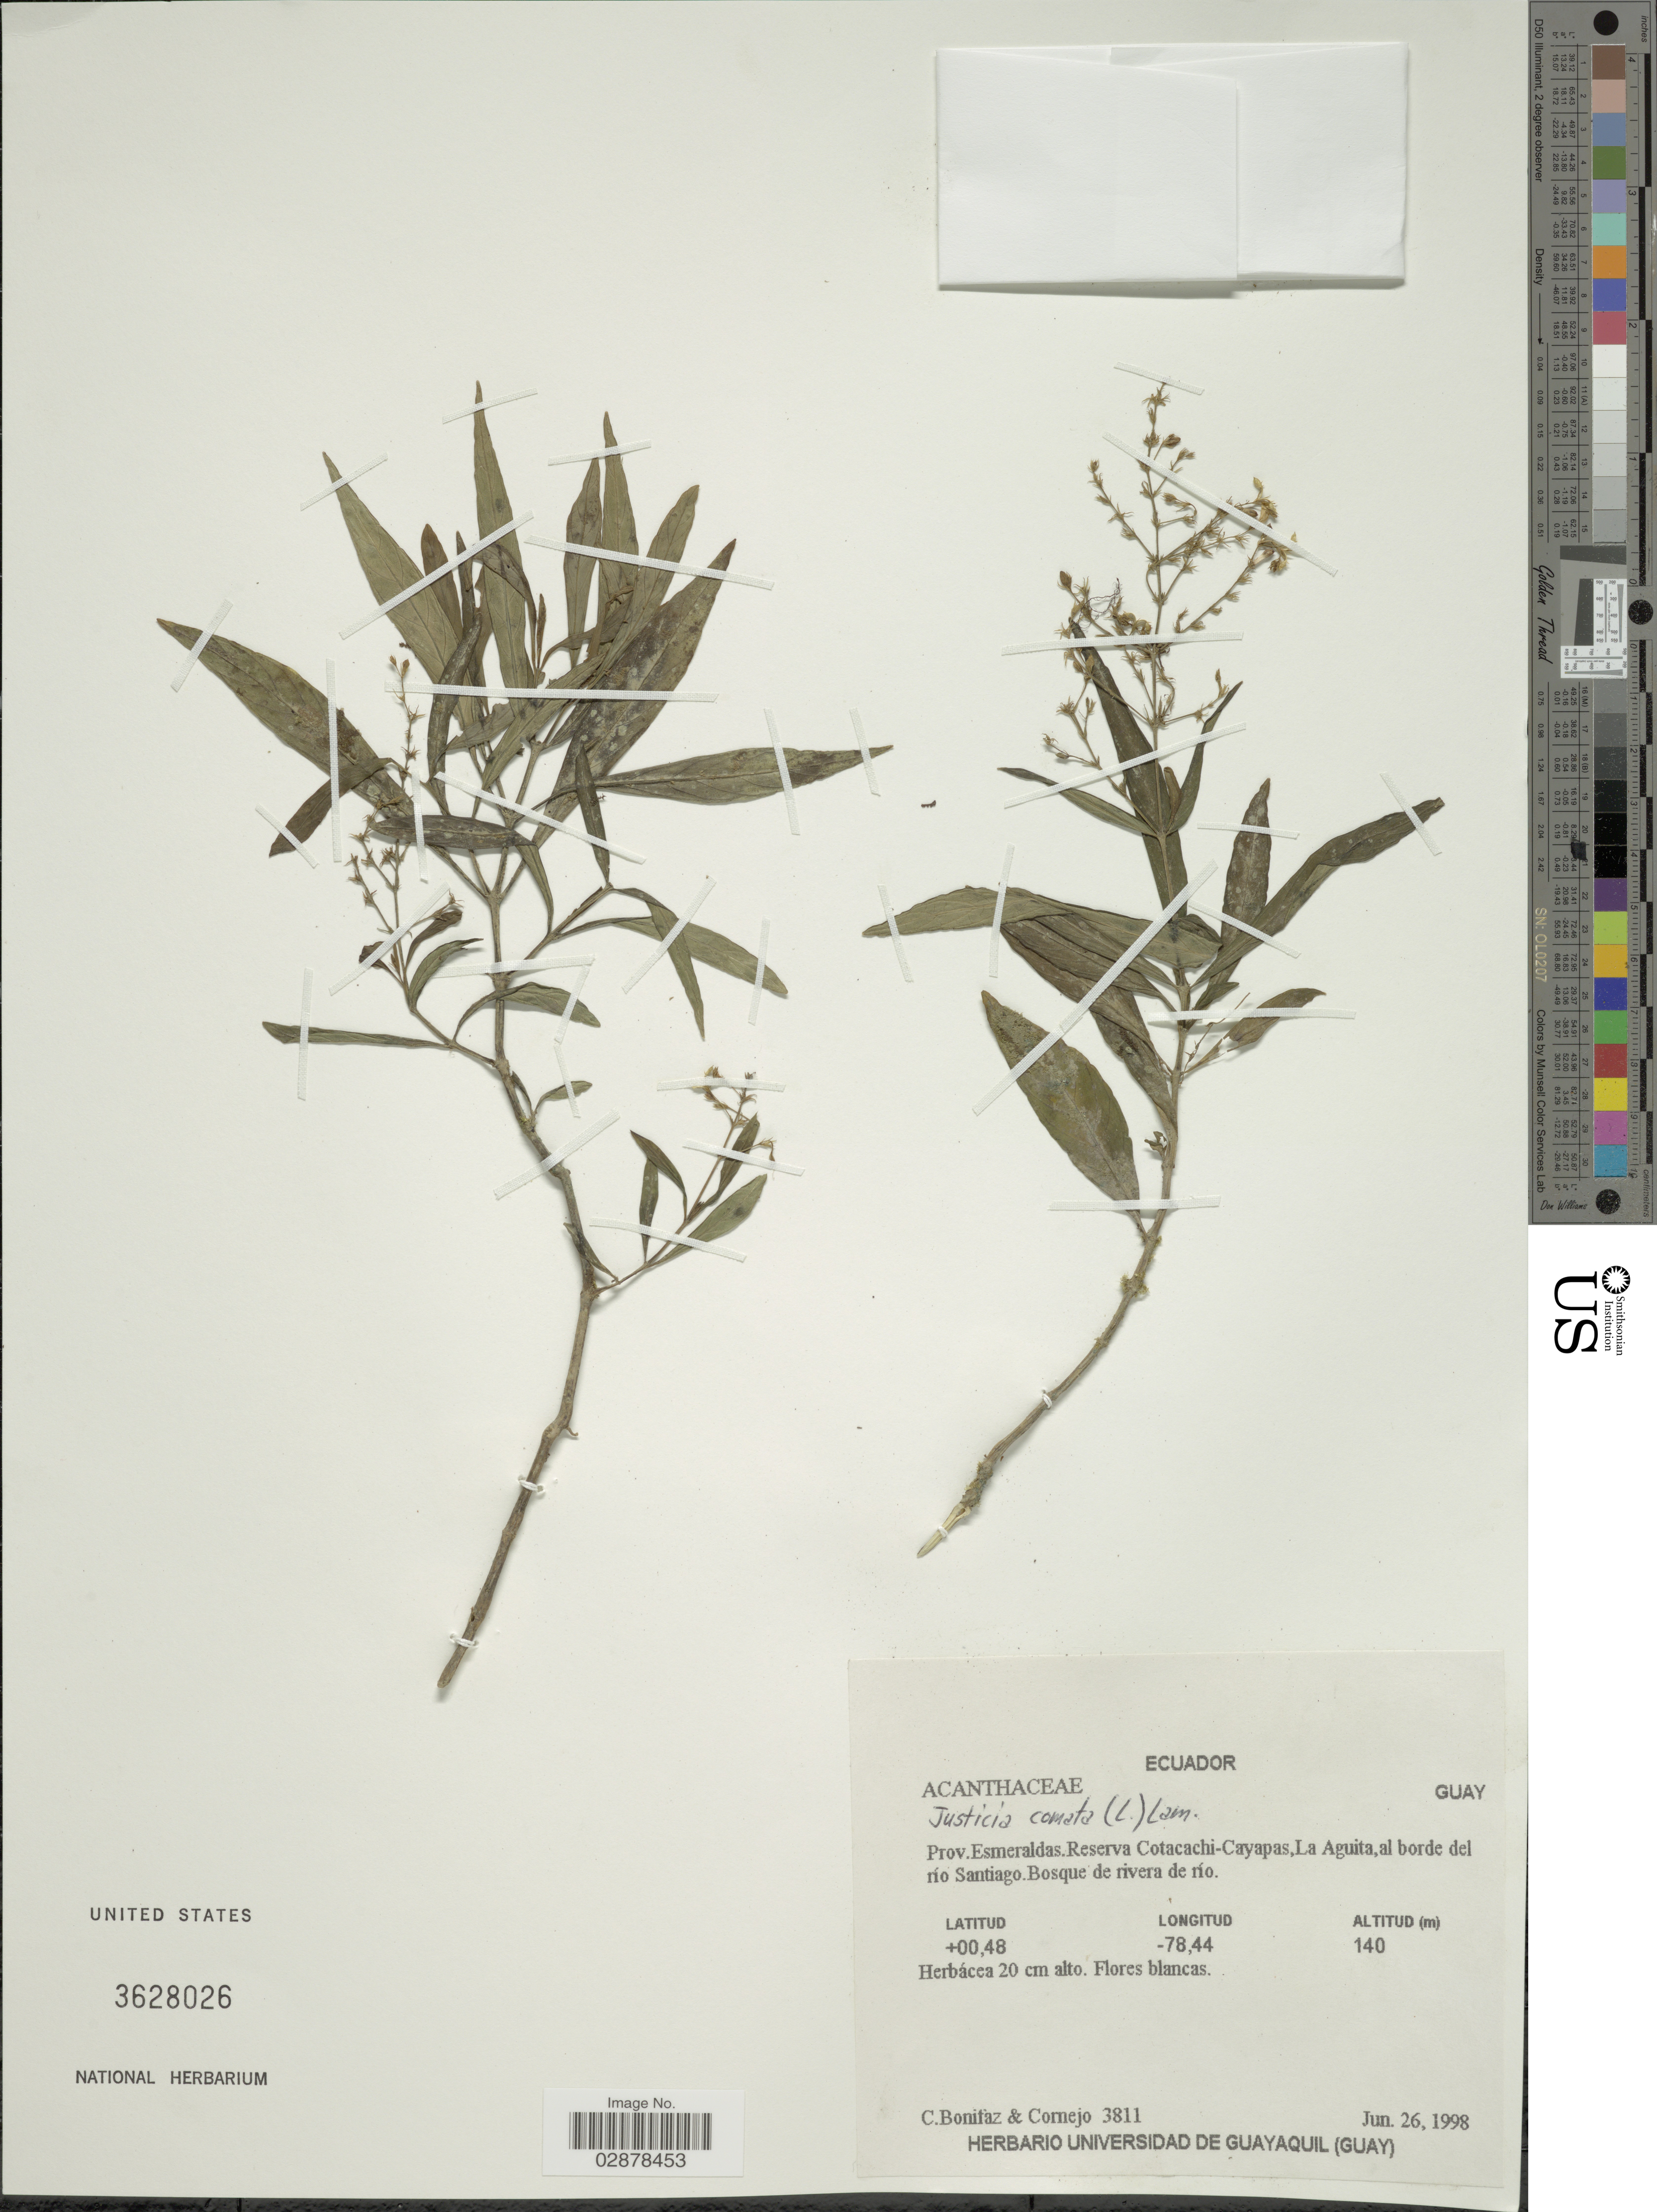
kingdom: Plantae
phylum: Tracheophyta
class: Magnoliopsida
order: Lamiales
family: Acanthaceae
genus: Justicia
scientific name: Justicia comata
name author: (L.) Lam.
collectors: C. Bonifaz & Cornejo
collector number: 3811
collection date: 1998-06-26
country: Ecuador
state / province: Esmeraldas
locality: Reserva Cotacachi-Cayapas, La Aguita, al borde del río Santiago.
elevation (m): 140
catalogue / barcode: US 3628026